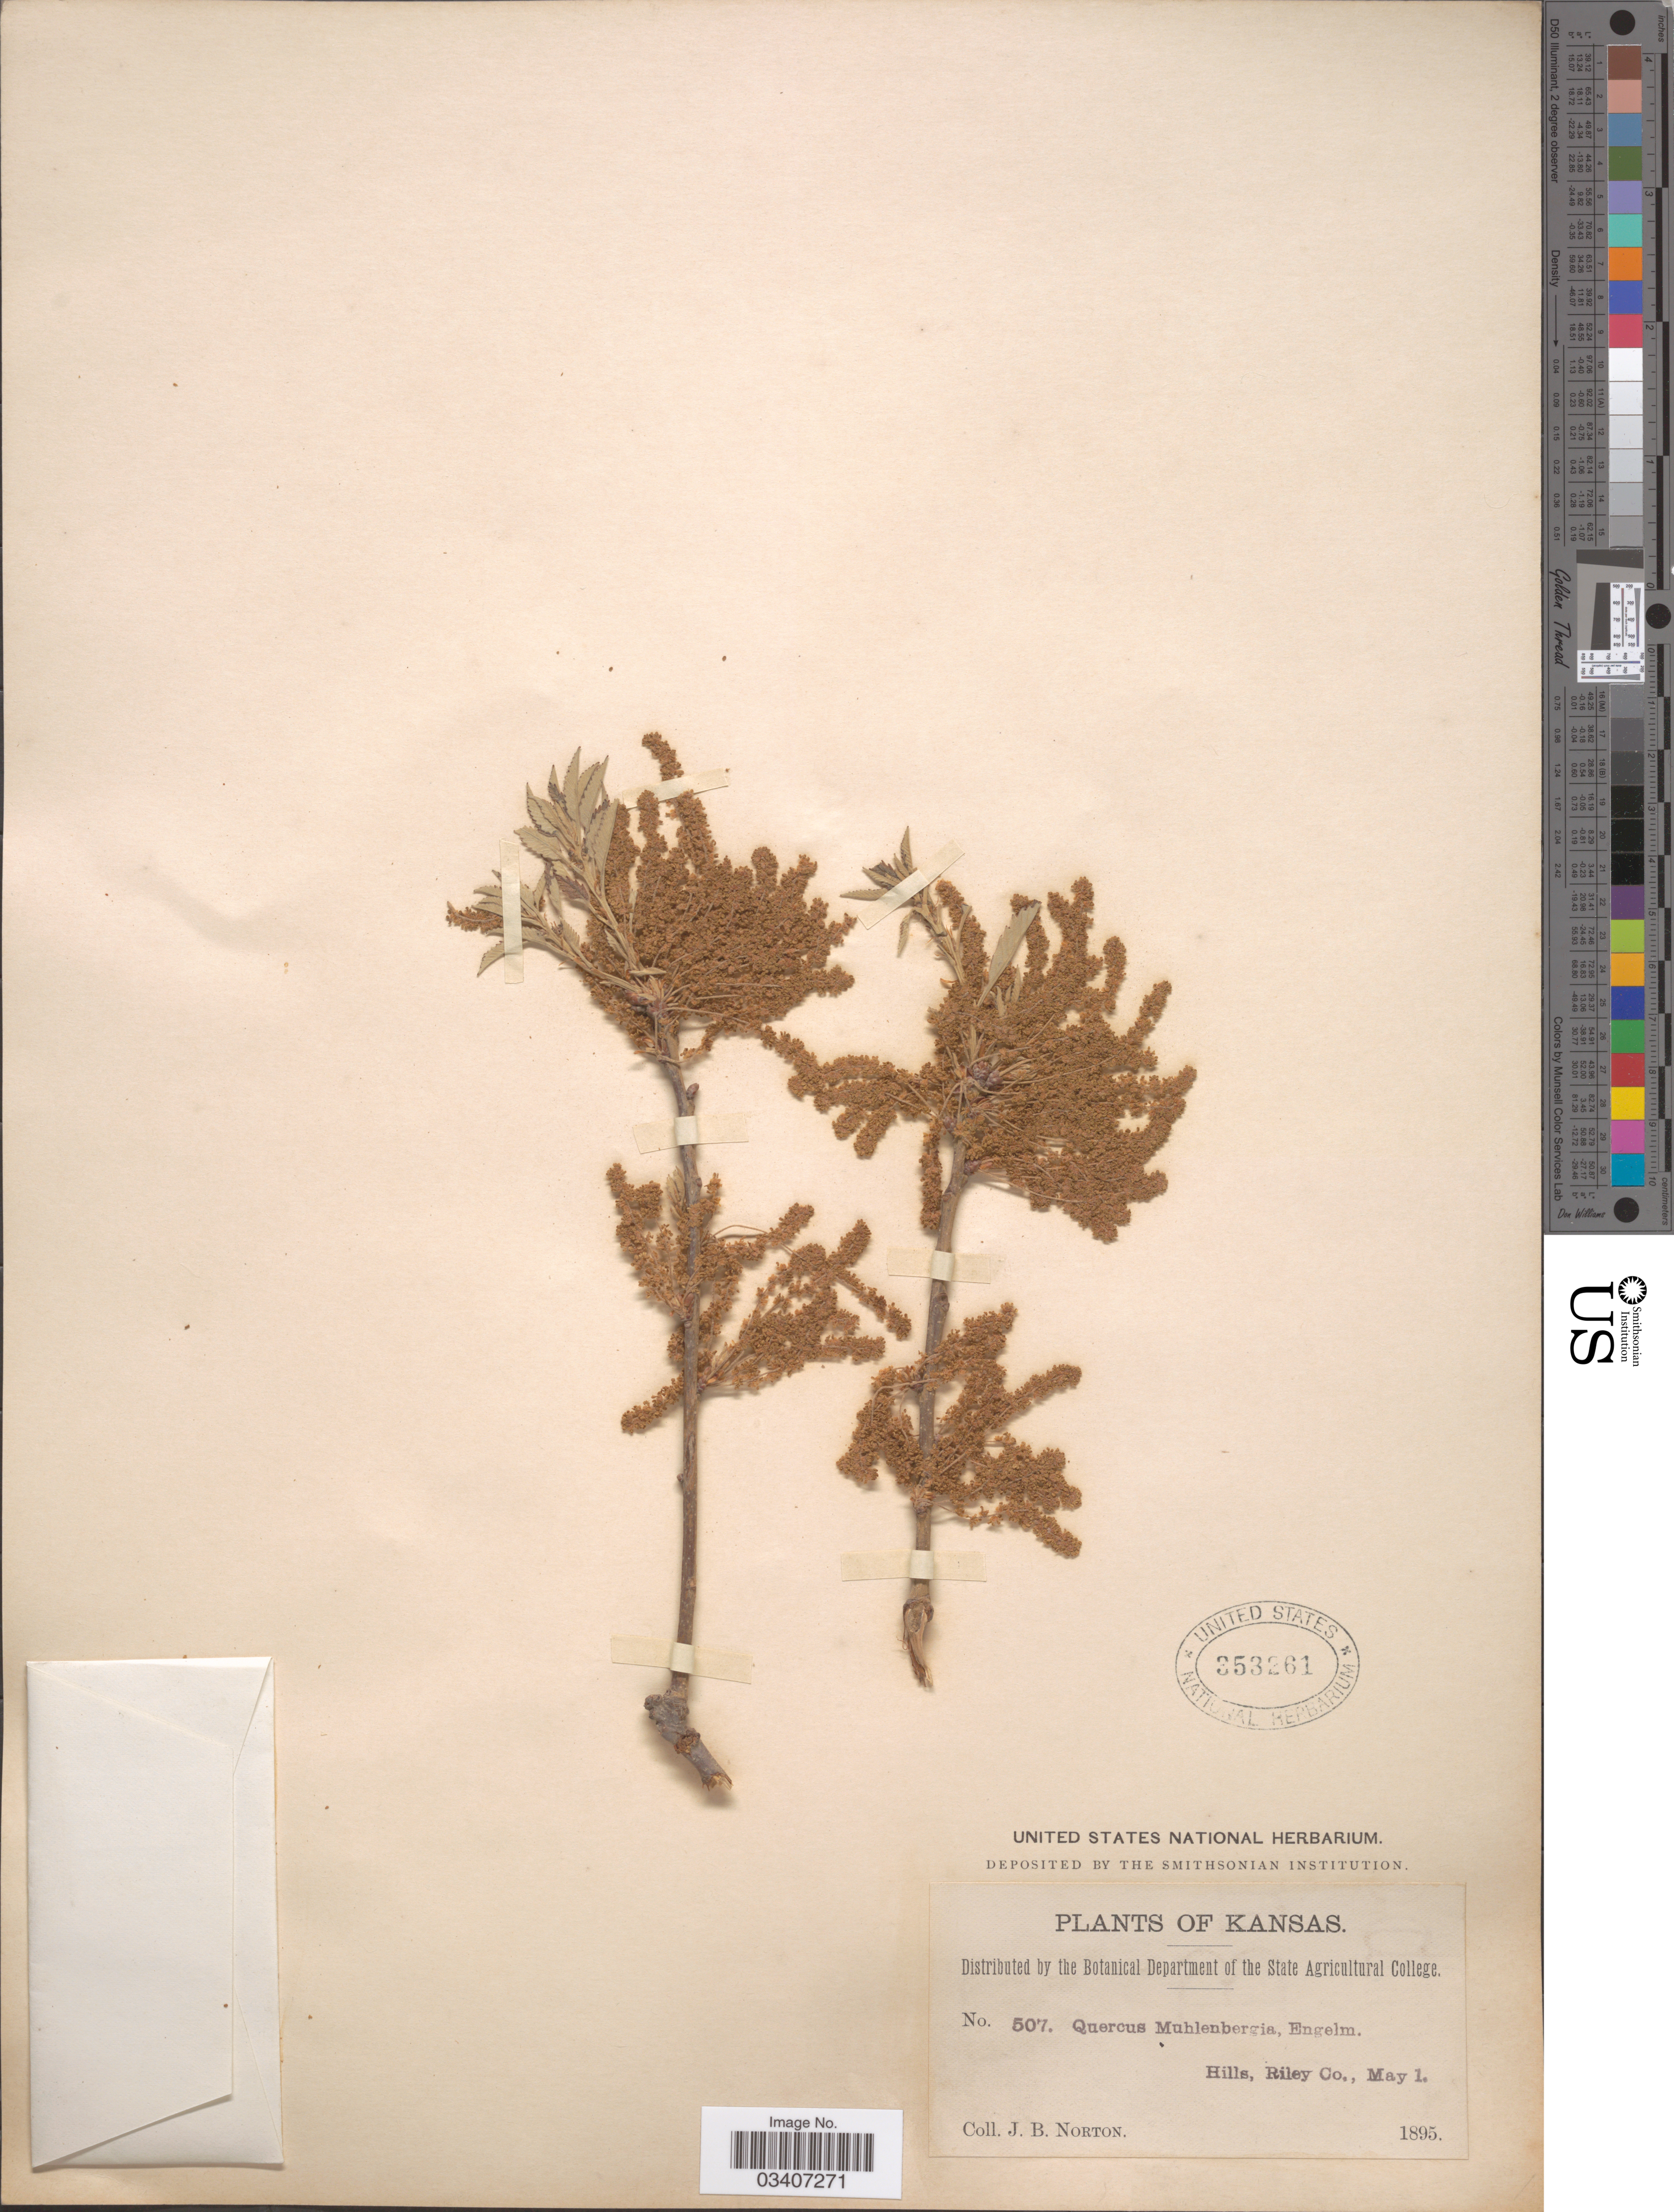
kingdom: Plantae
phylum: Tracheophyta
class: Magnoliopsida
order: Fagales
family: Fagaceae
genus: Quercus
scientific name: Quercus muehlenbergii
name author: Engelm.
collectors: J. B. Norton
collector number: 507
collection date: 1895-05-01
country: United States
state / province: Kansas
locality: Hills, Riley Co.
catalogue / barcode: US 353261